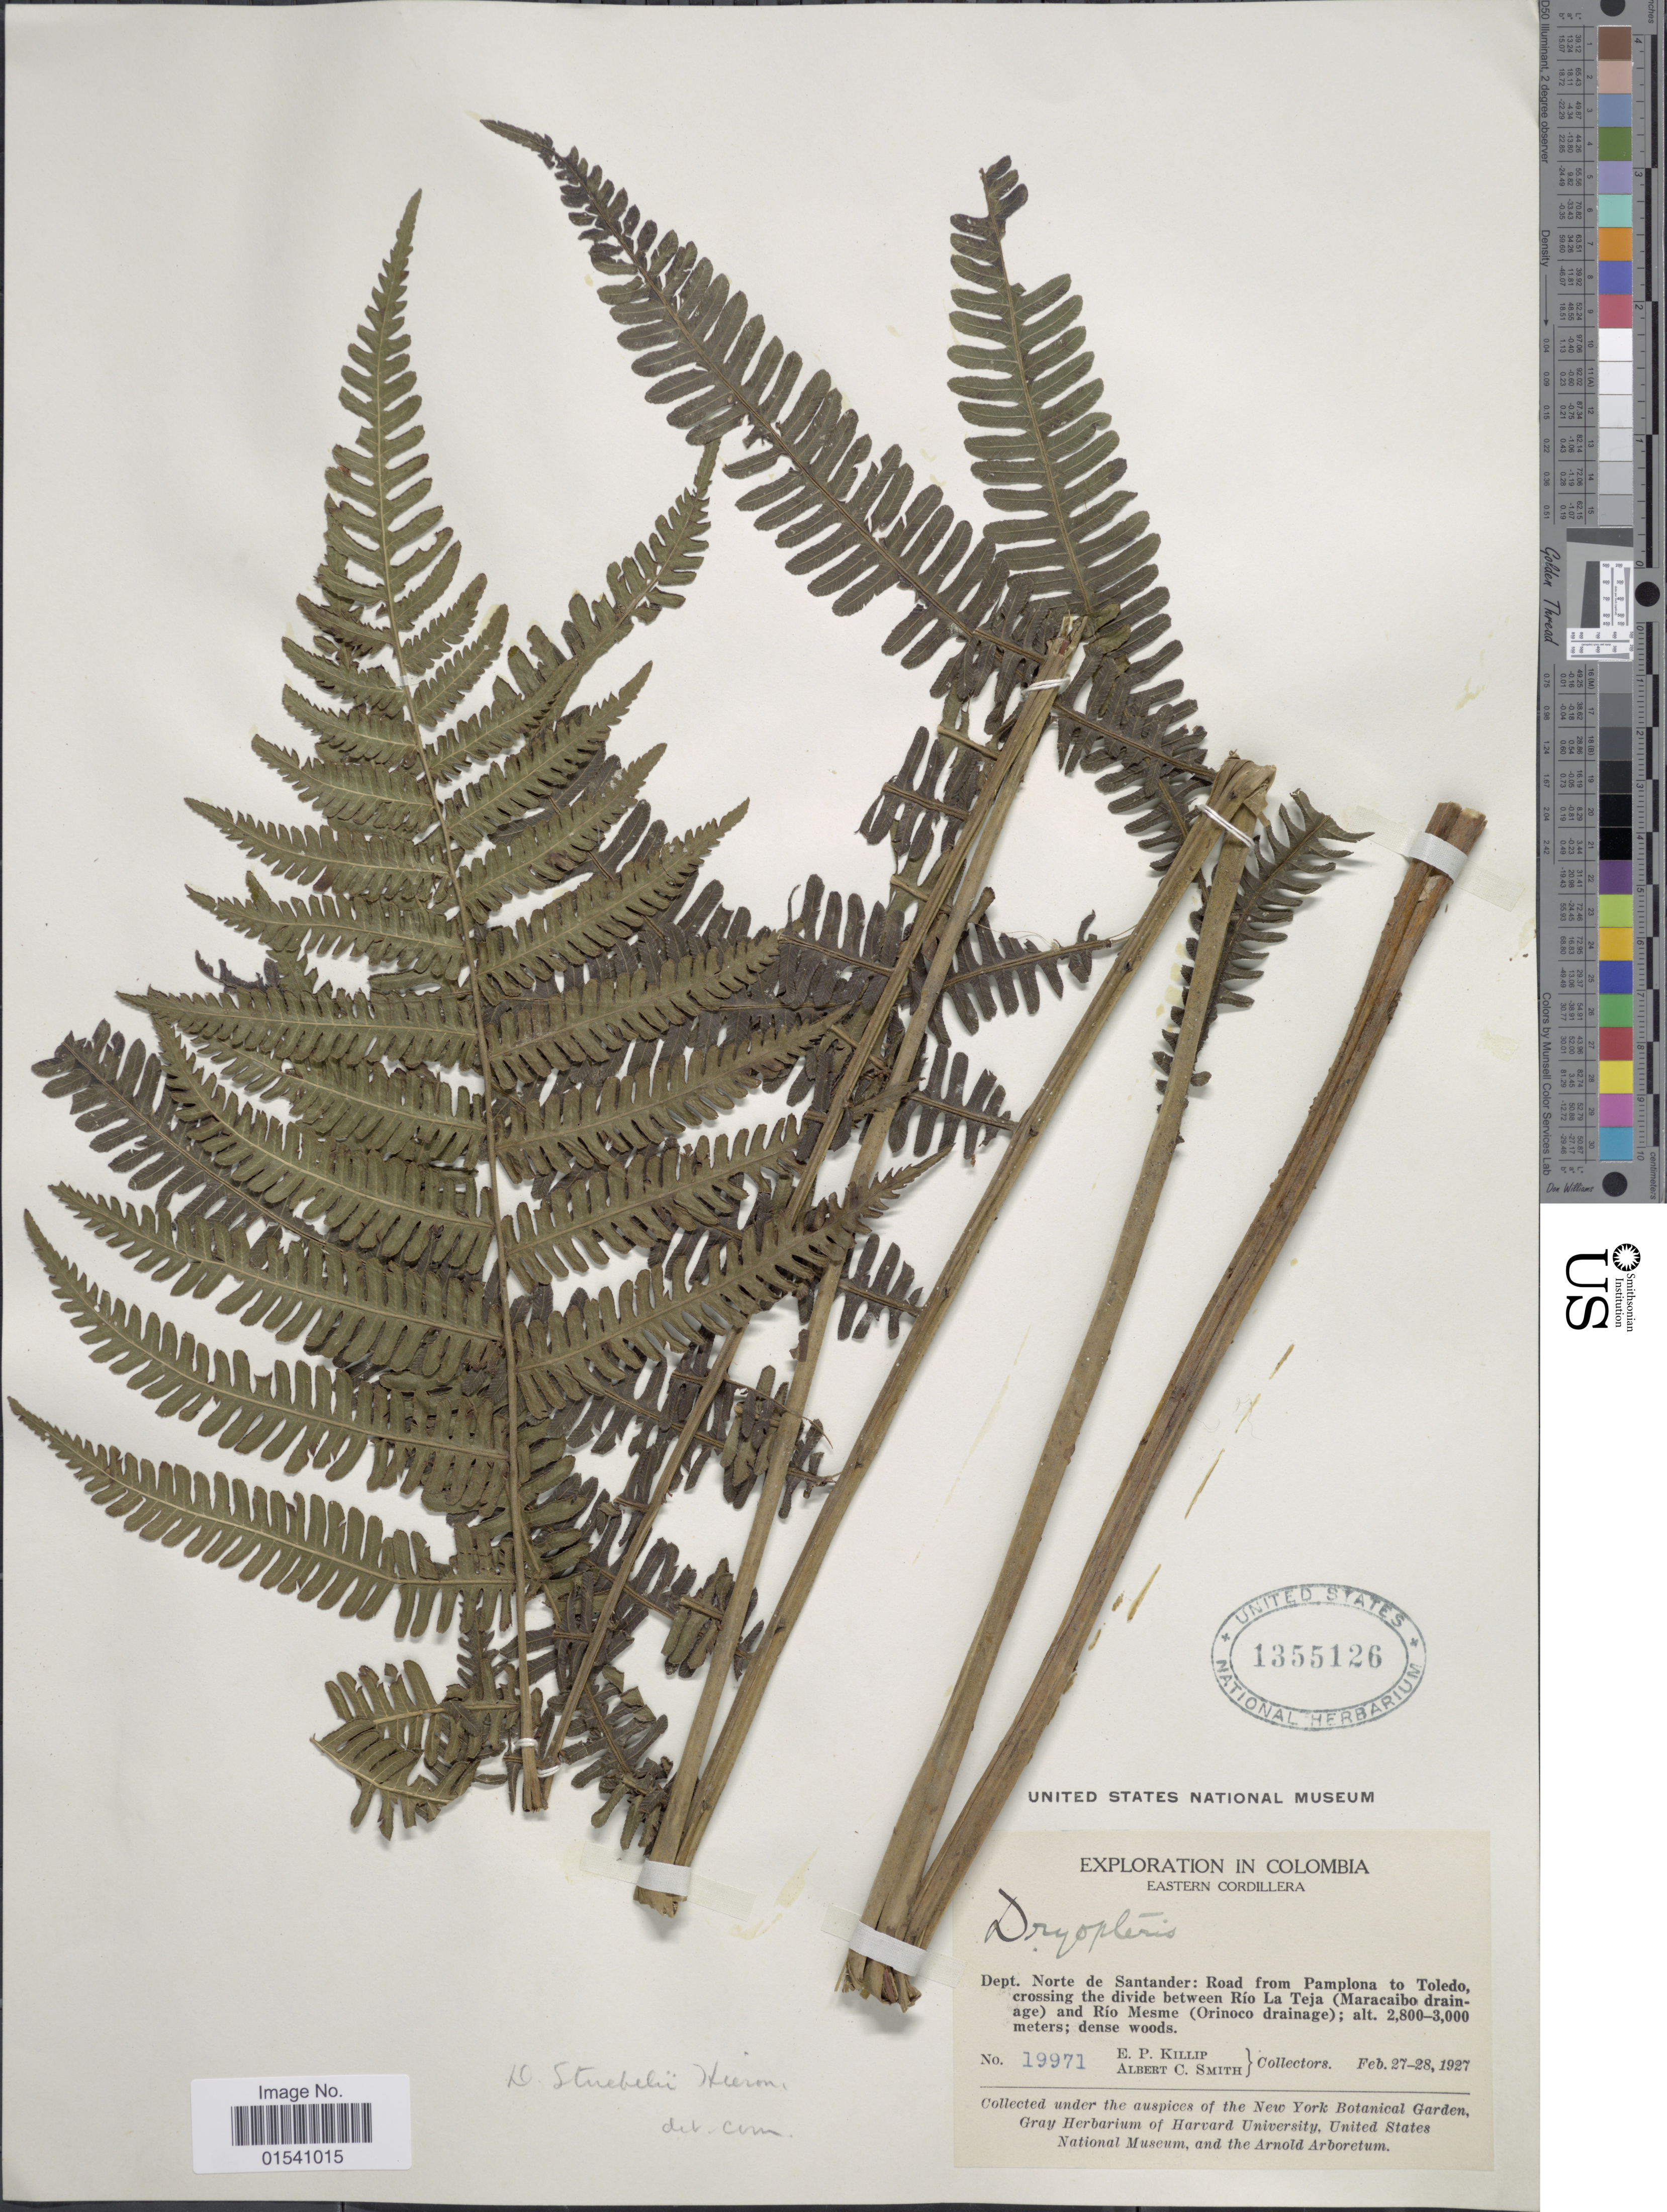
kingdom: Plantae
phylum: Tracheophyta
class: Polypodiopsida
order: Polypodiales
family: Thelypteridaceae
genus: Amauropelta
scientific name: Amauropelta stuebelii (Jenman) comb. nov., ined 2015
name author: (Jenman)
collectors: E. P. Killip & A. C. Smith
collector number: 19971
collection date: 1927-02-27/1927-02-28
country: Colombia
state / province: Norte de Santander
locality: Eastern Cordillera. Dept. Norte de Santander: Road from Pamplona to Toledo, crossing the divide between Río La Teja (Maracaibo drainage) and Río Mesme (Orinoco drainage)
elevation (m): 2800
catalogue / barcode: US 1355126